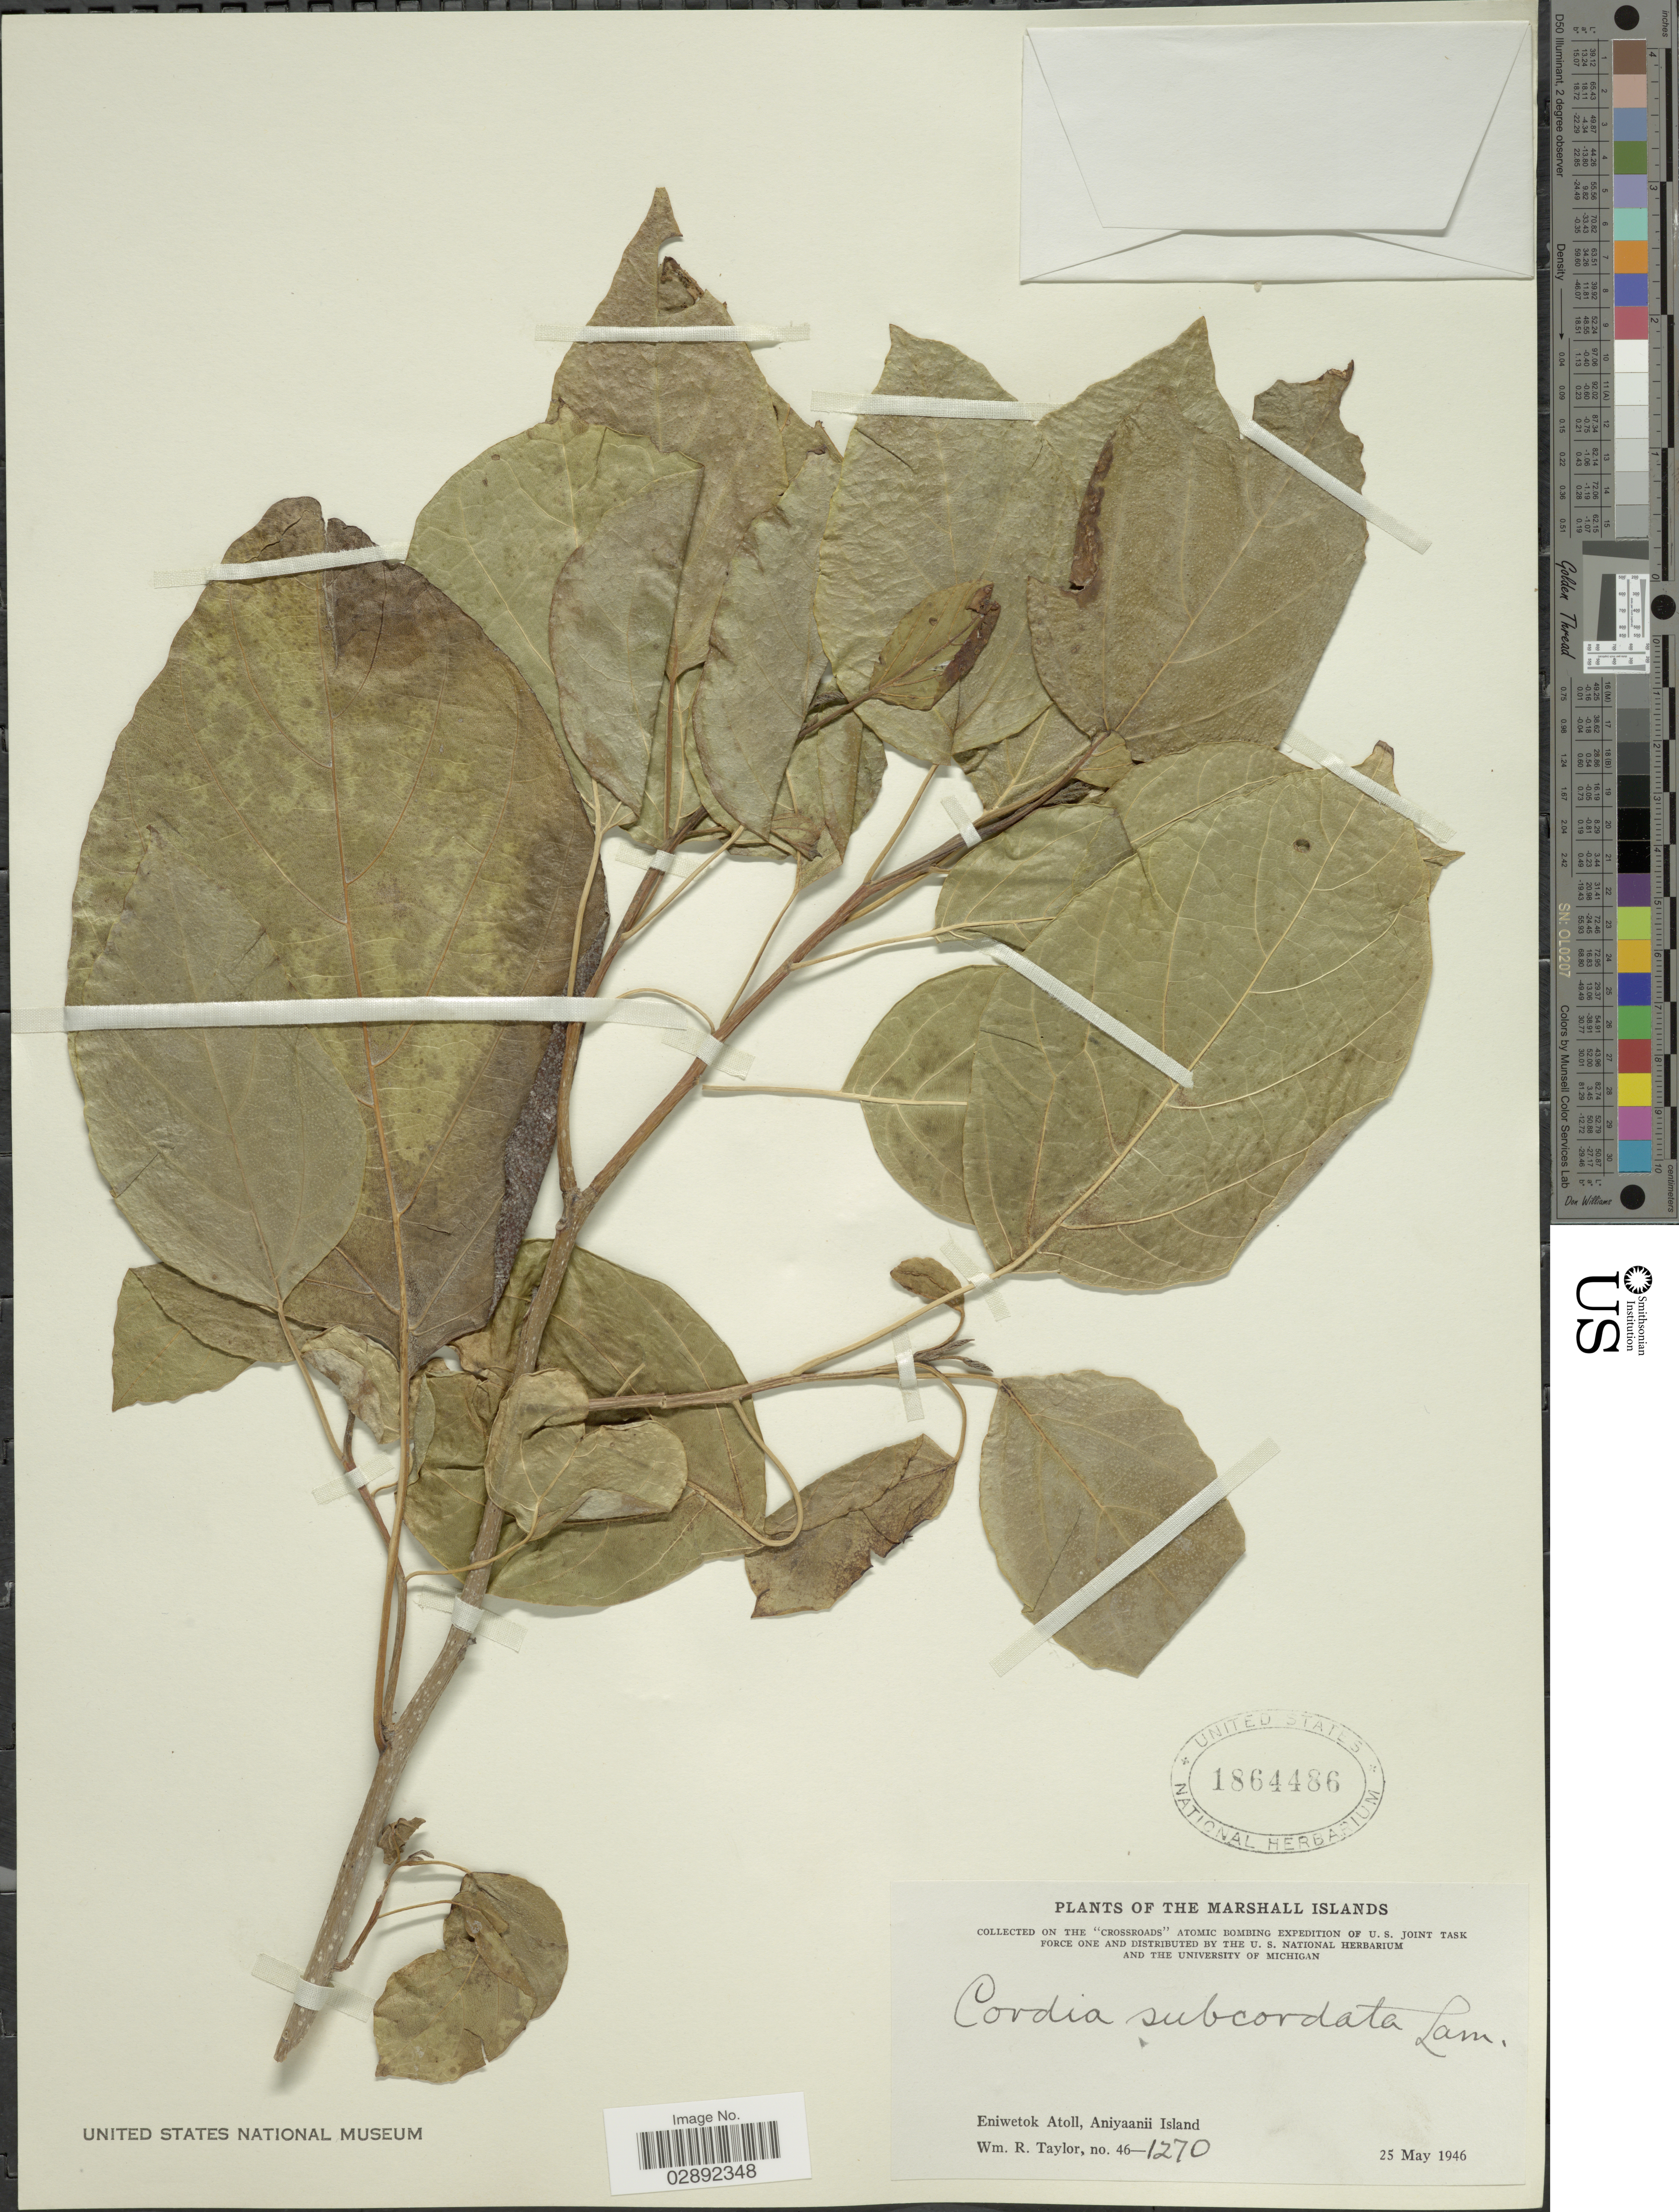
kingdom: Plantae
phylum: Tracheophyta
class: Magnoliopsida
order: Boraginales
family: Cordiaceae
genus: Cordia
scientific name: Cordia subcordata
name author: Lam.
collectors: W. R. Taylor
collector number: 46-1270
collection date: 1946-05-25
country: Marshall Islands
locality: Eniwek Atoll, Aniyaanii Island.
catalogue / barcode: US 1864486